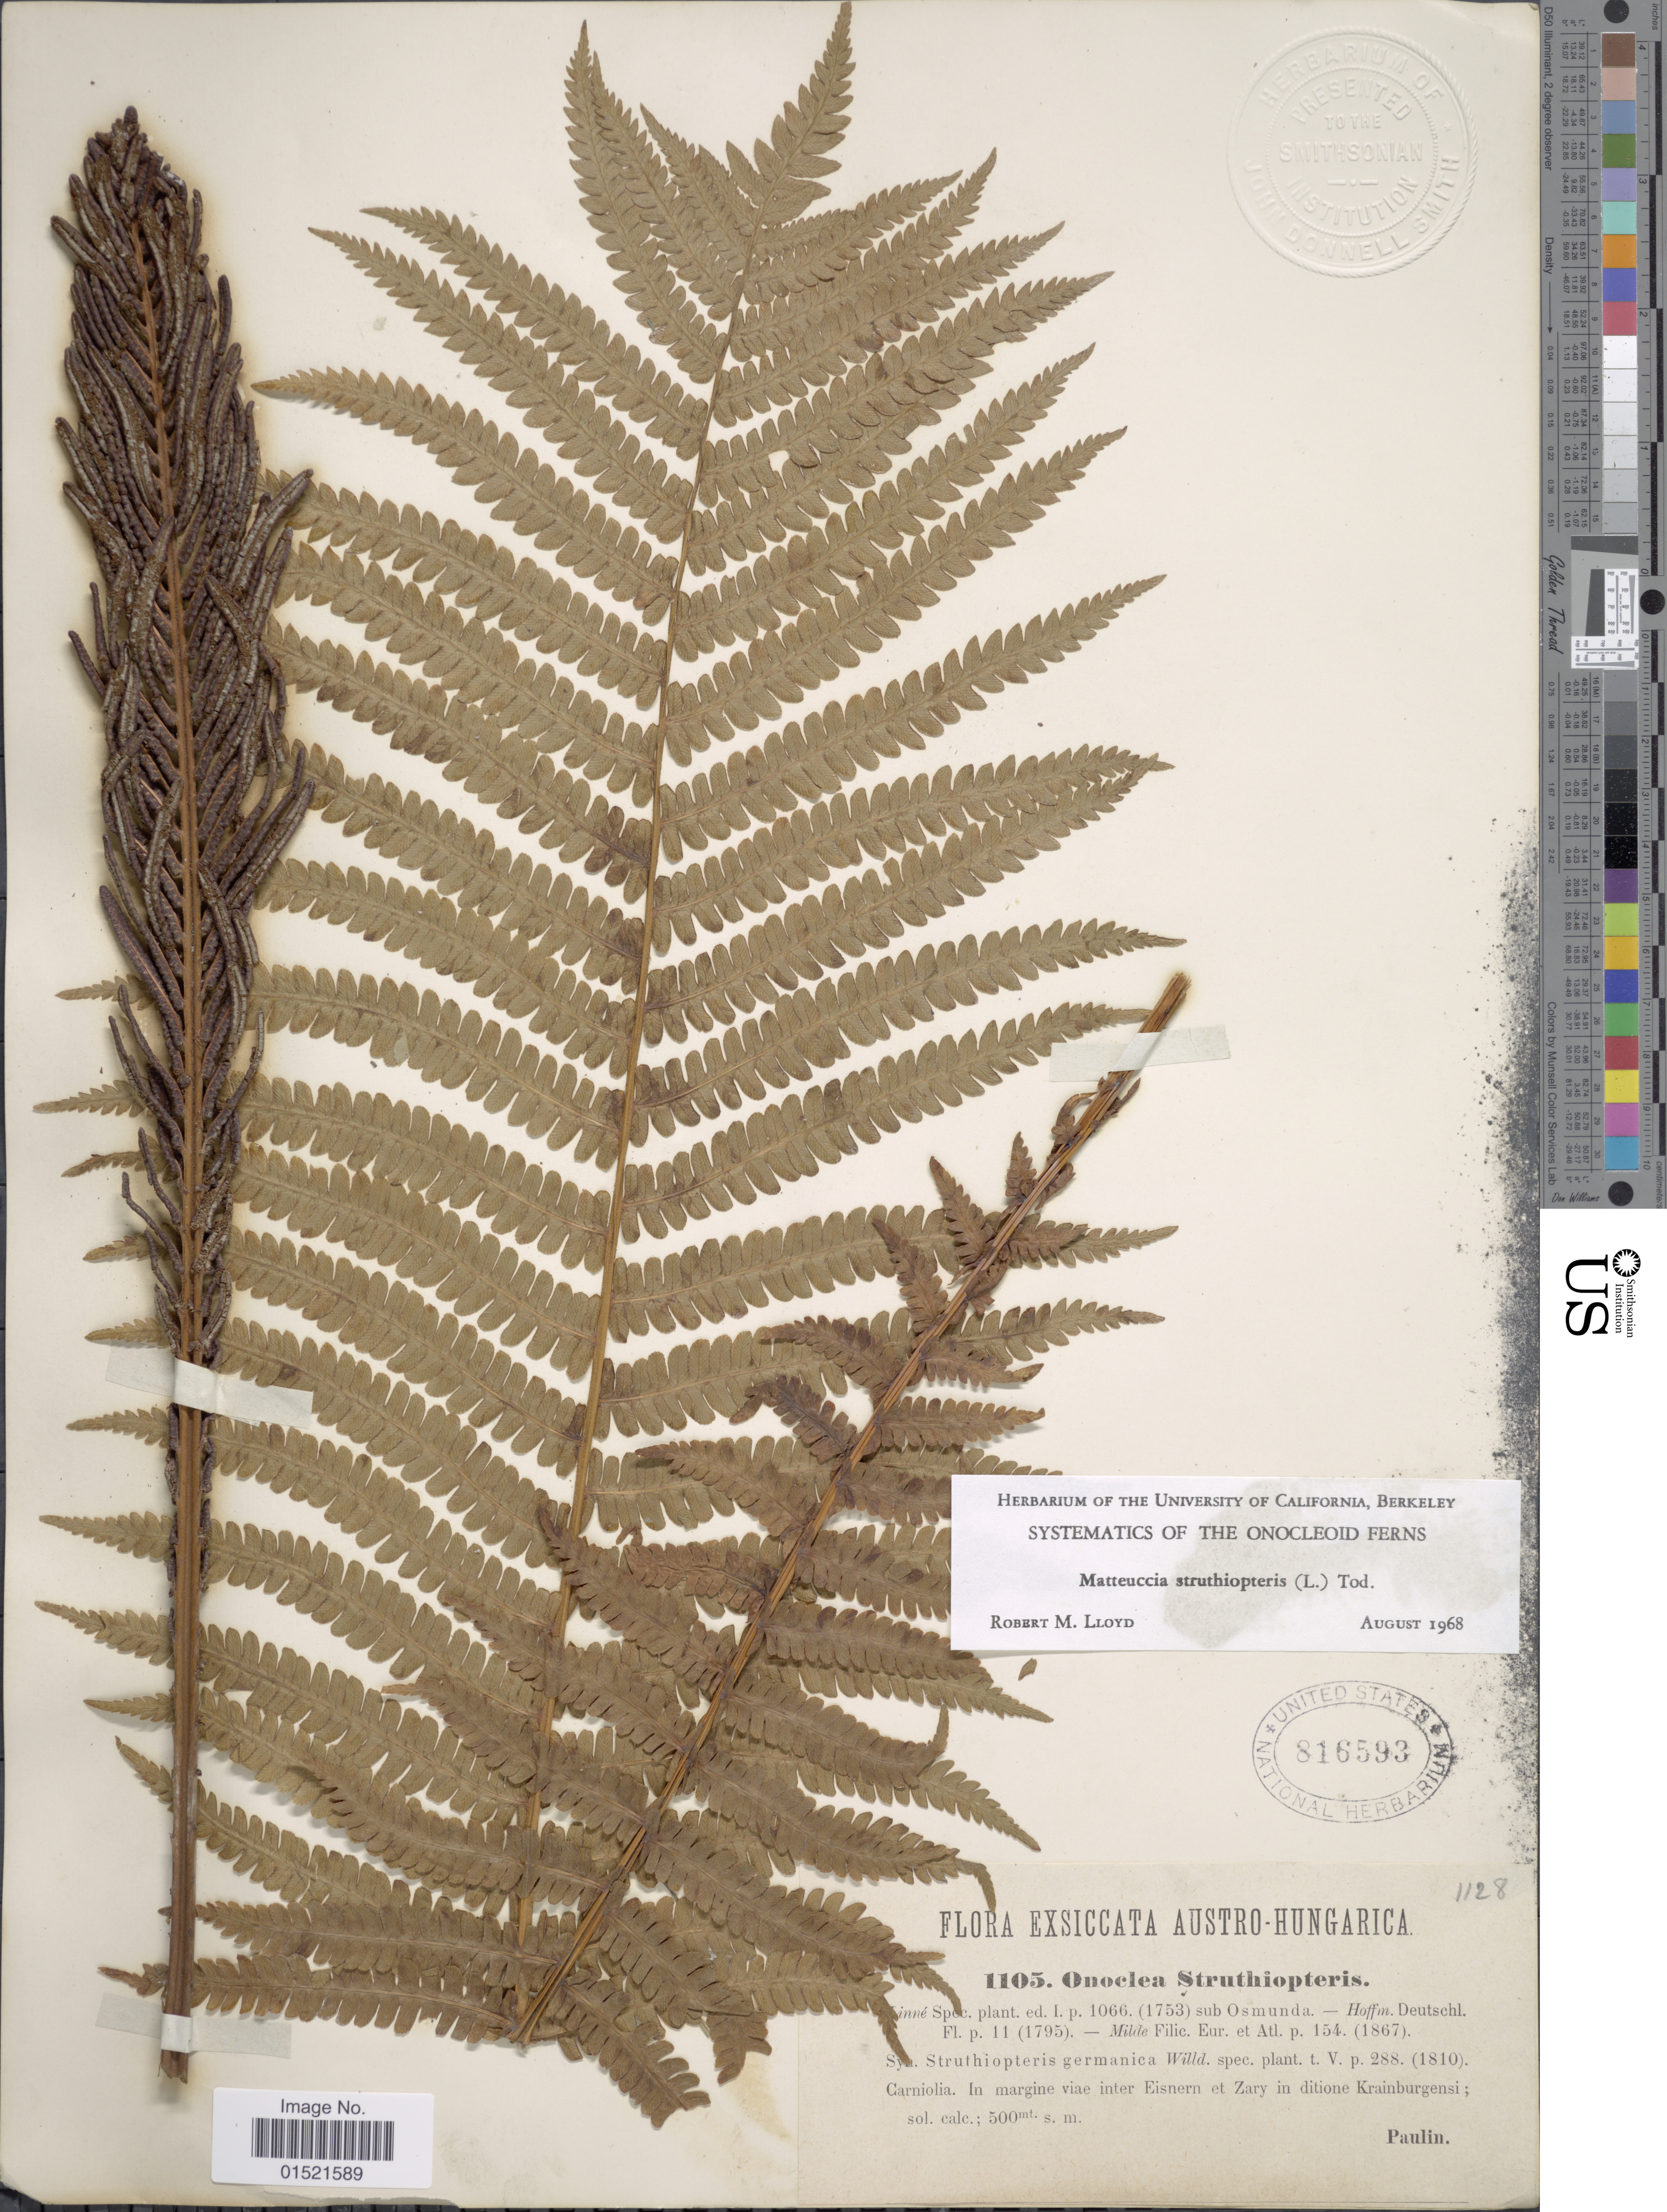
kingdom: Plantae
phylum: Tracheophyta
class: Polypodiopsida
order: Polypodiales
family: Onocleaceae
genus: Matteuccia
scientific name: Matteuccia struthiopteris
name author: (L.) Tod.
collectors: -. Paulin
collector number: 1105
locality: Austro-Hungarica, in margine viae inter Eisnern et Zary in ditione Krainburgensi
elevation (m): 500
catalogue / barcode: US 816593